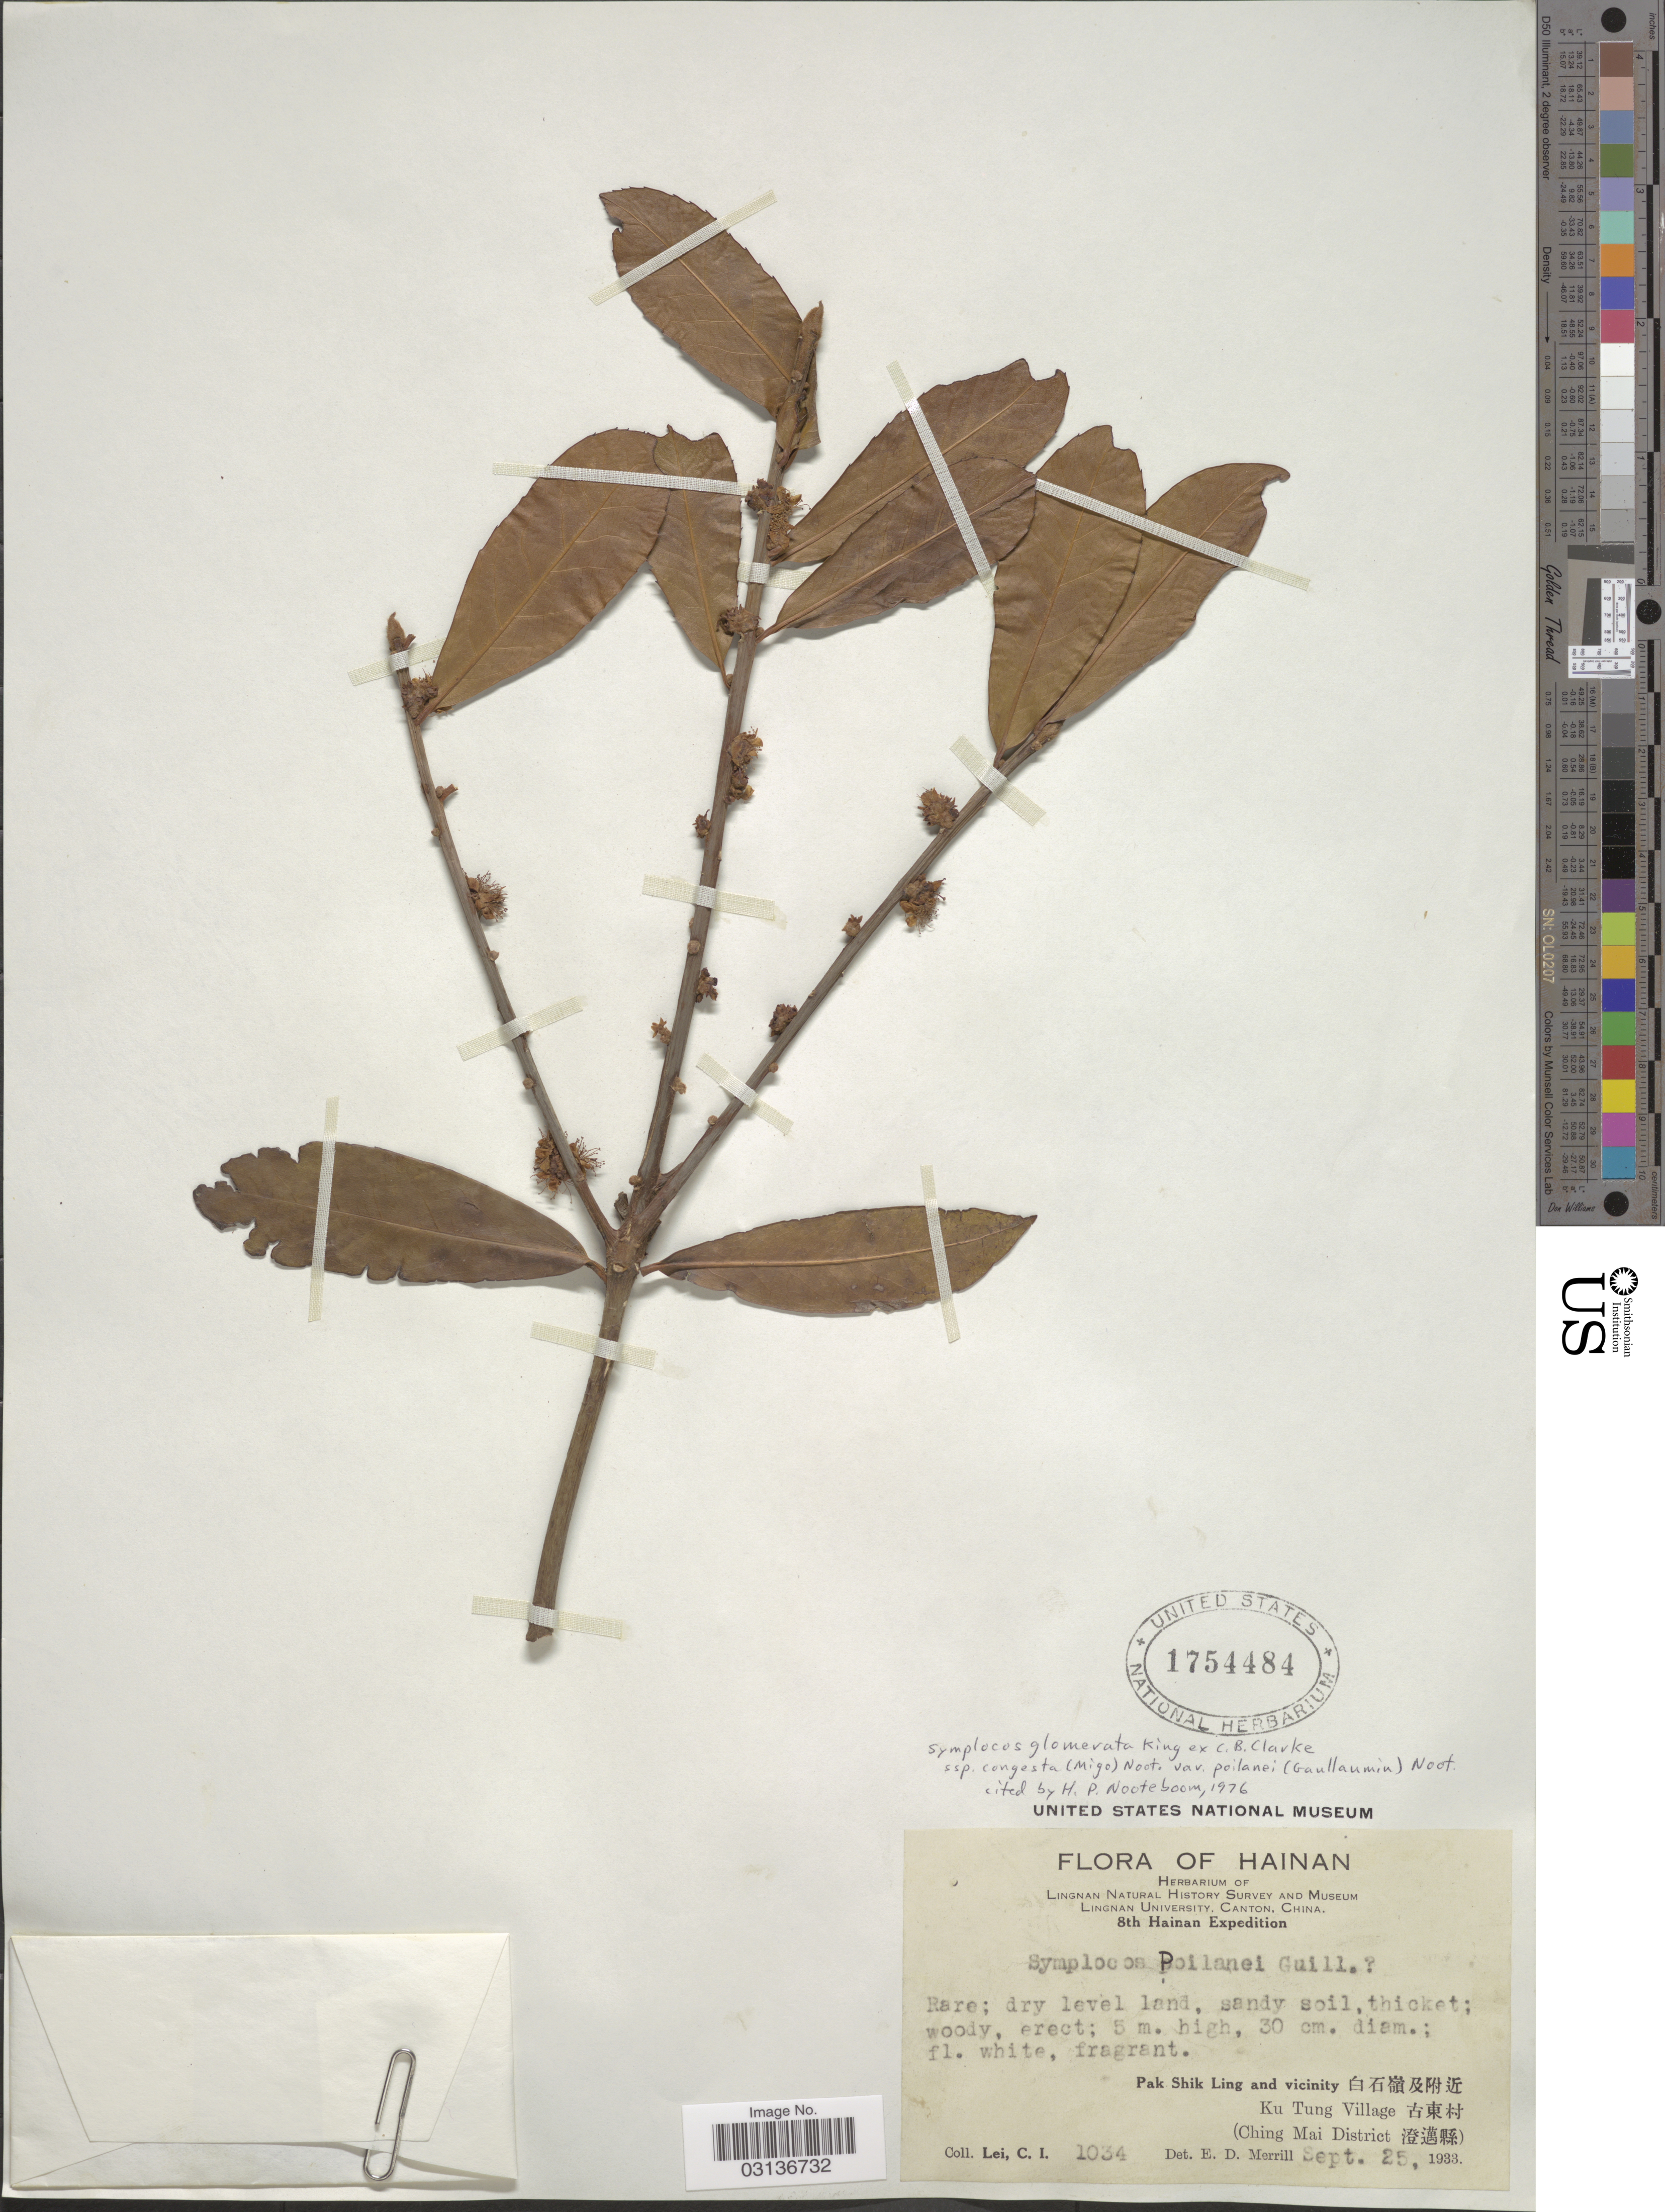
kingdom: Plantae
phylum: Tracheophyta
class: Magnoliopsida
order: Ericales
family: Symplocaceae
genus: Symplocos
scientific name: Symplocos glomerata var. poilanei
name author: (Guillaumin) Noot.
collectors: C. I. Lei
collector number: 1034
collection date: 1933-09-25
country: China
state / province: Hainan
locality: PakShikLing and Vicinity, Ku Tung Village, (Ching Mai District)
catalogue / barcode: US 1754484